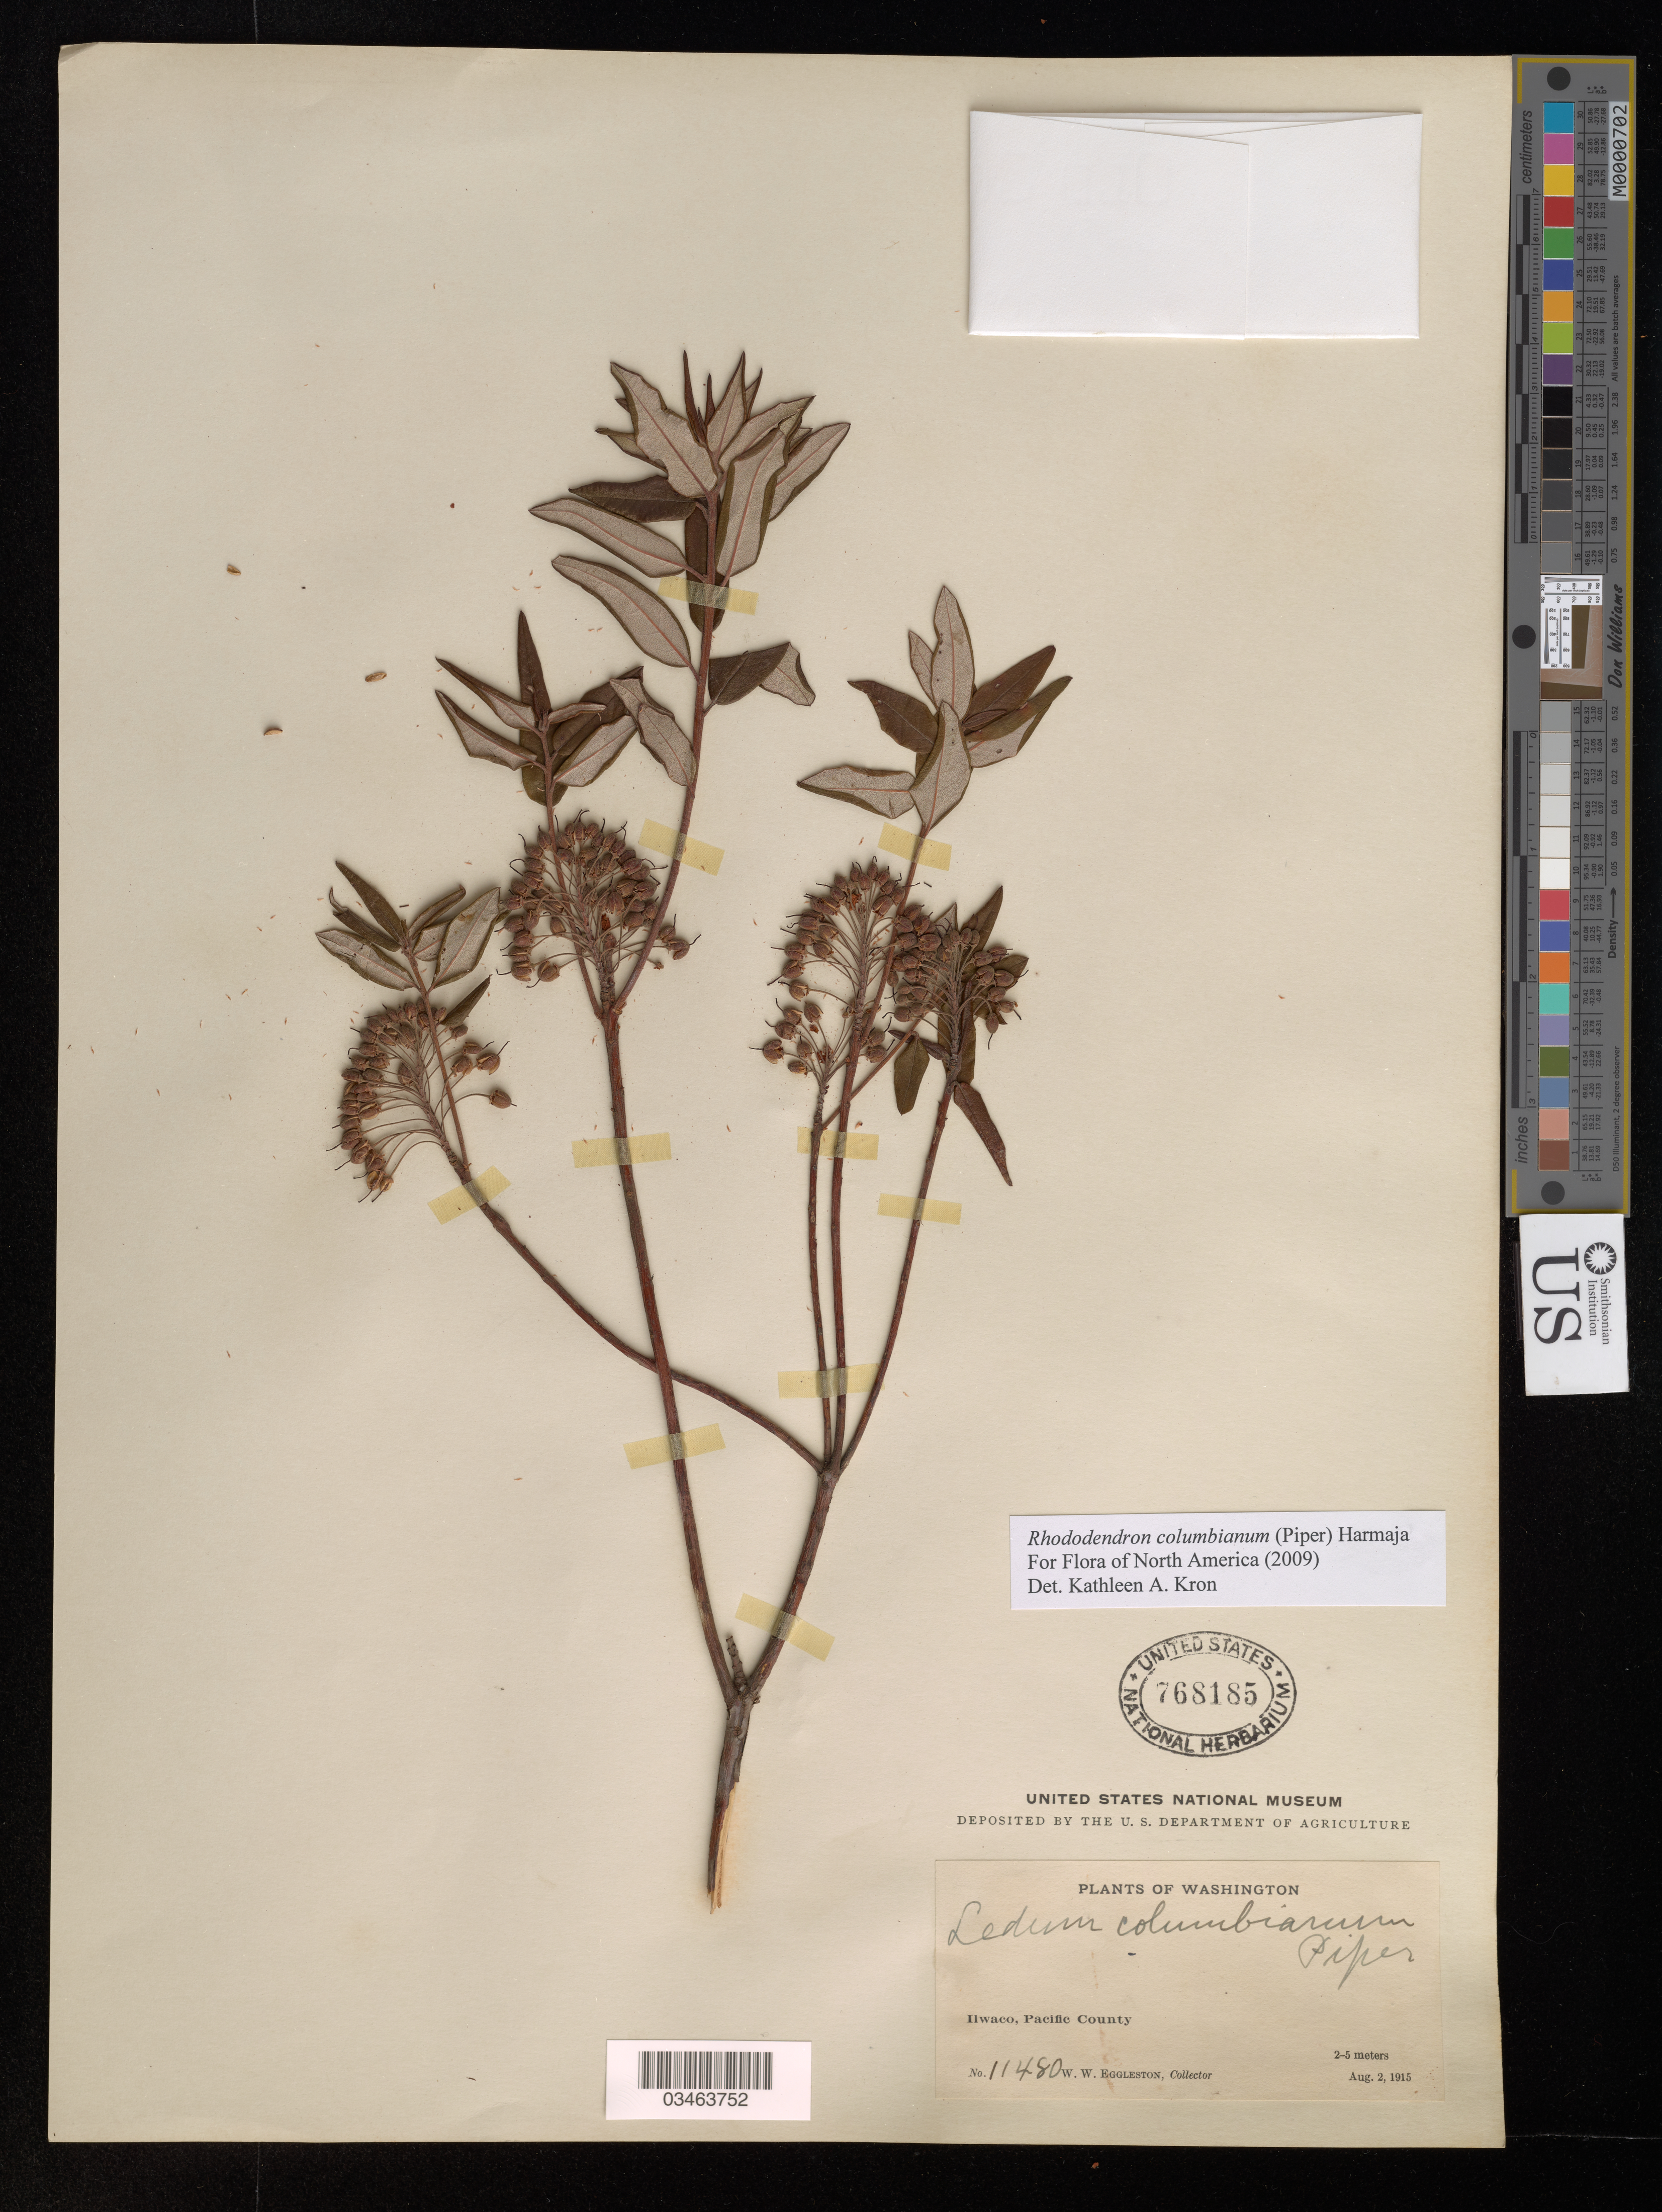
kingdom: Plantae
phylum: Tracheophyta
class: Magnoliopsida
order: Ericales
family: Ericaceae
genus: Rhododendron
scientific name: Rhododendron columbianum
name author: (Piper) Harmaja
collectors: W. W. Eggleston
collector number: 11480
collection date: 1915-08-02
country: United States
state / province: Washington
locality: Ilwaco, Pacific County.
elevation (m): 2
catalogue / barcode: US 768185